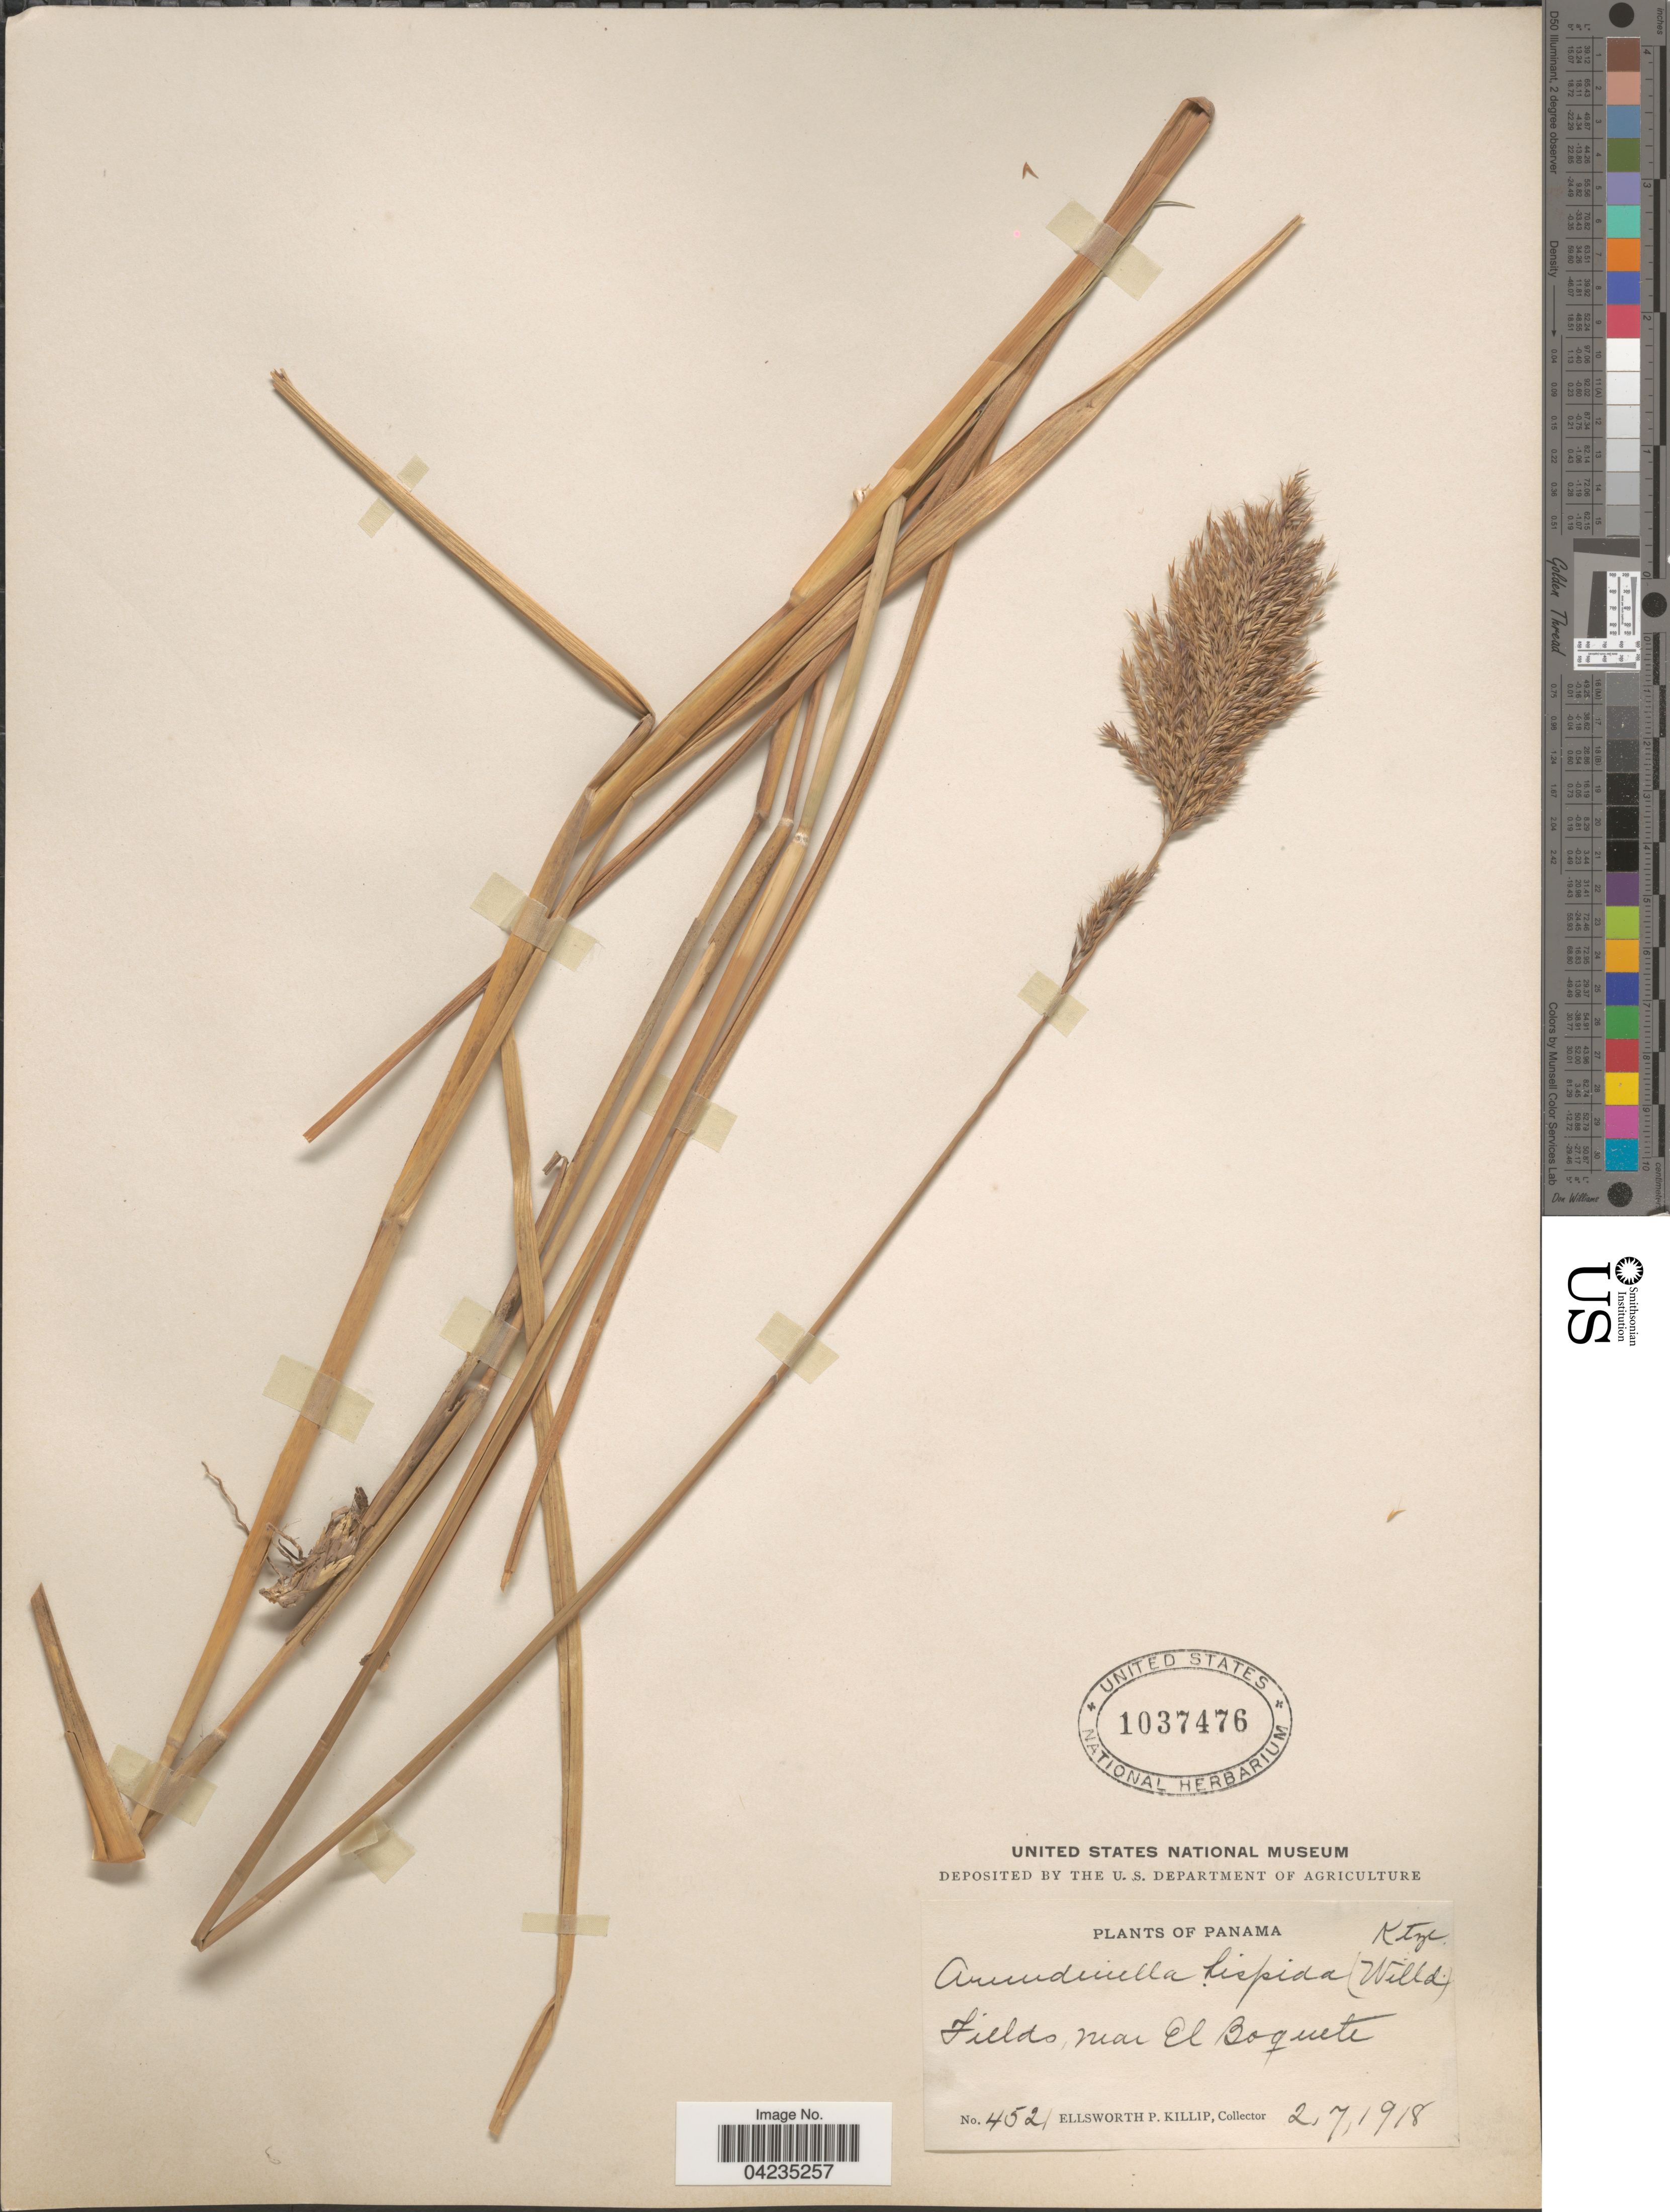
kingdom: Plantae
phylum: Tracheophyta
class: Liliopsida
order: Poales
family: Poaceae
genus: Arundinella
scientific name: Arundinella hispida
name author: (Humb. & Bonpl. ex Willd.) Kuntze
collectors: E. P. Killip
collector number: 4521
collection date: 1918-07-02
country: Panama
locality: Fields, near El Boquete.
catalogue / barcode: US 1037476